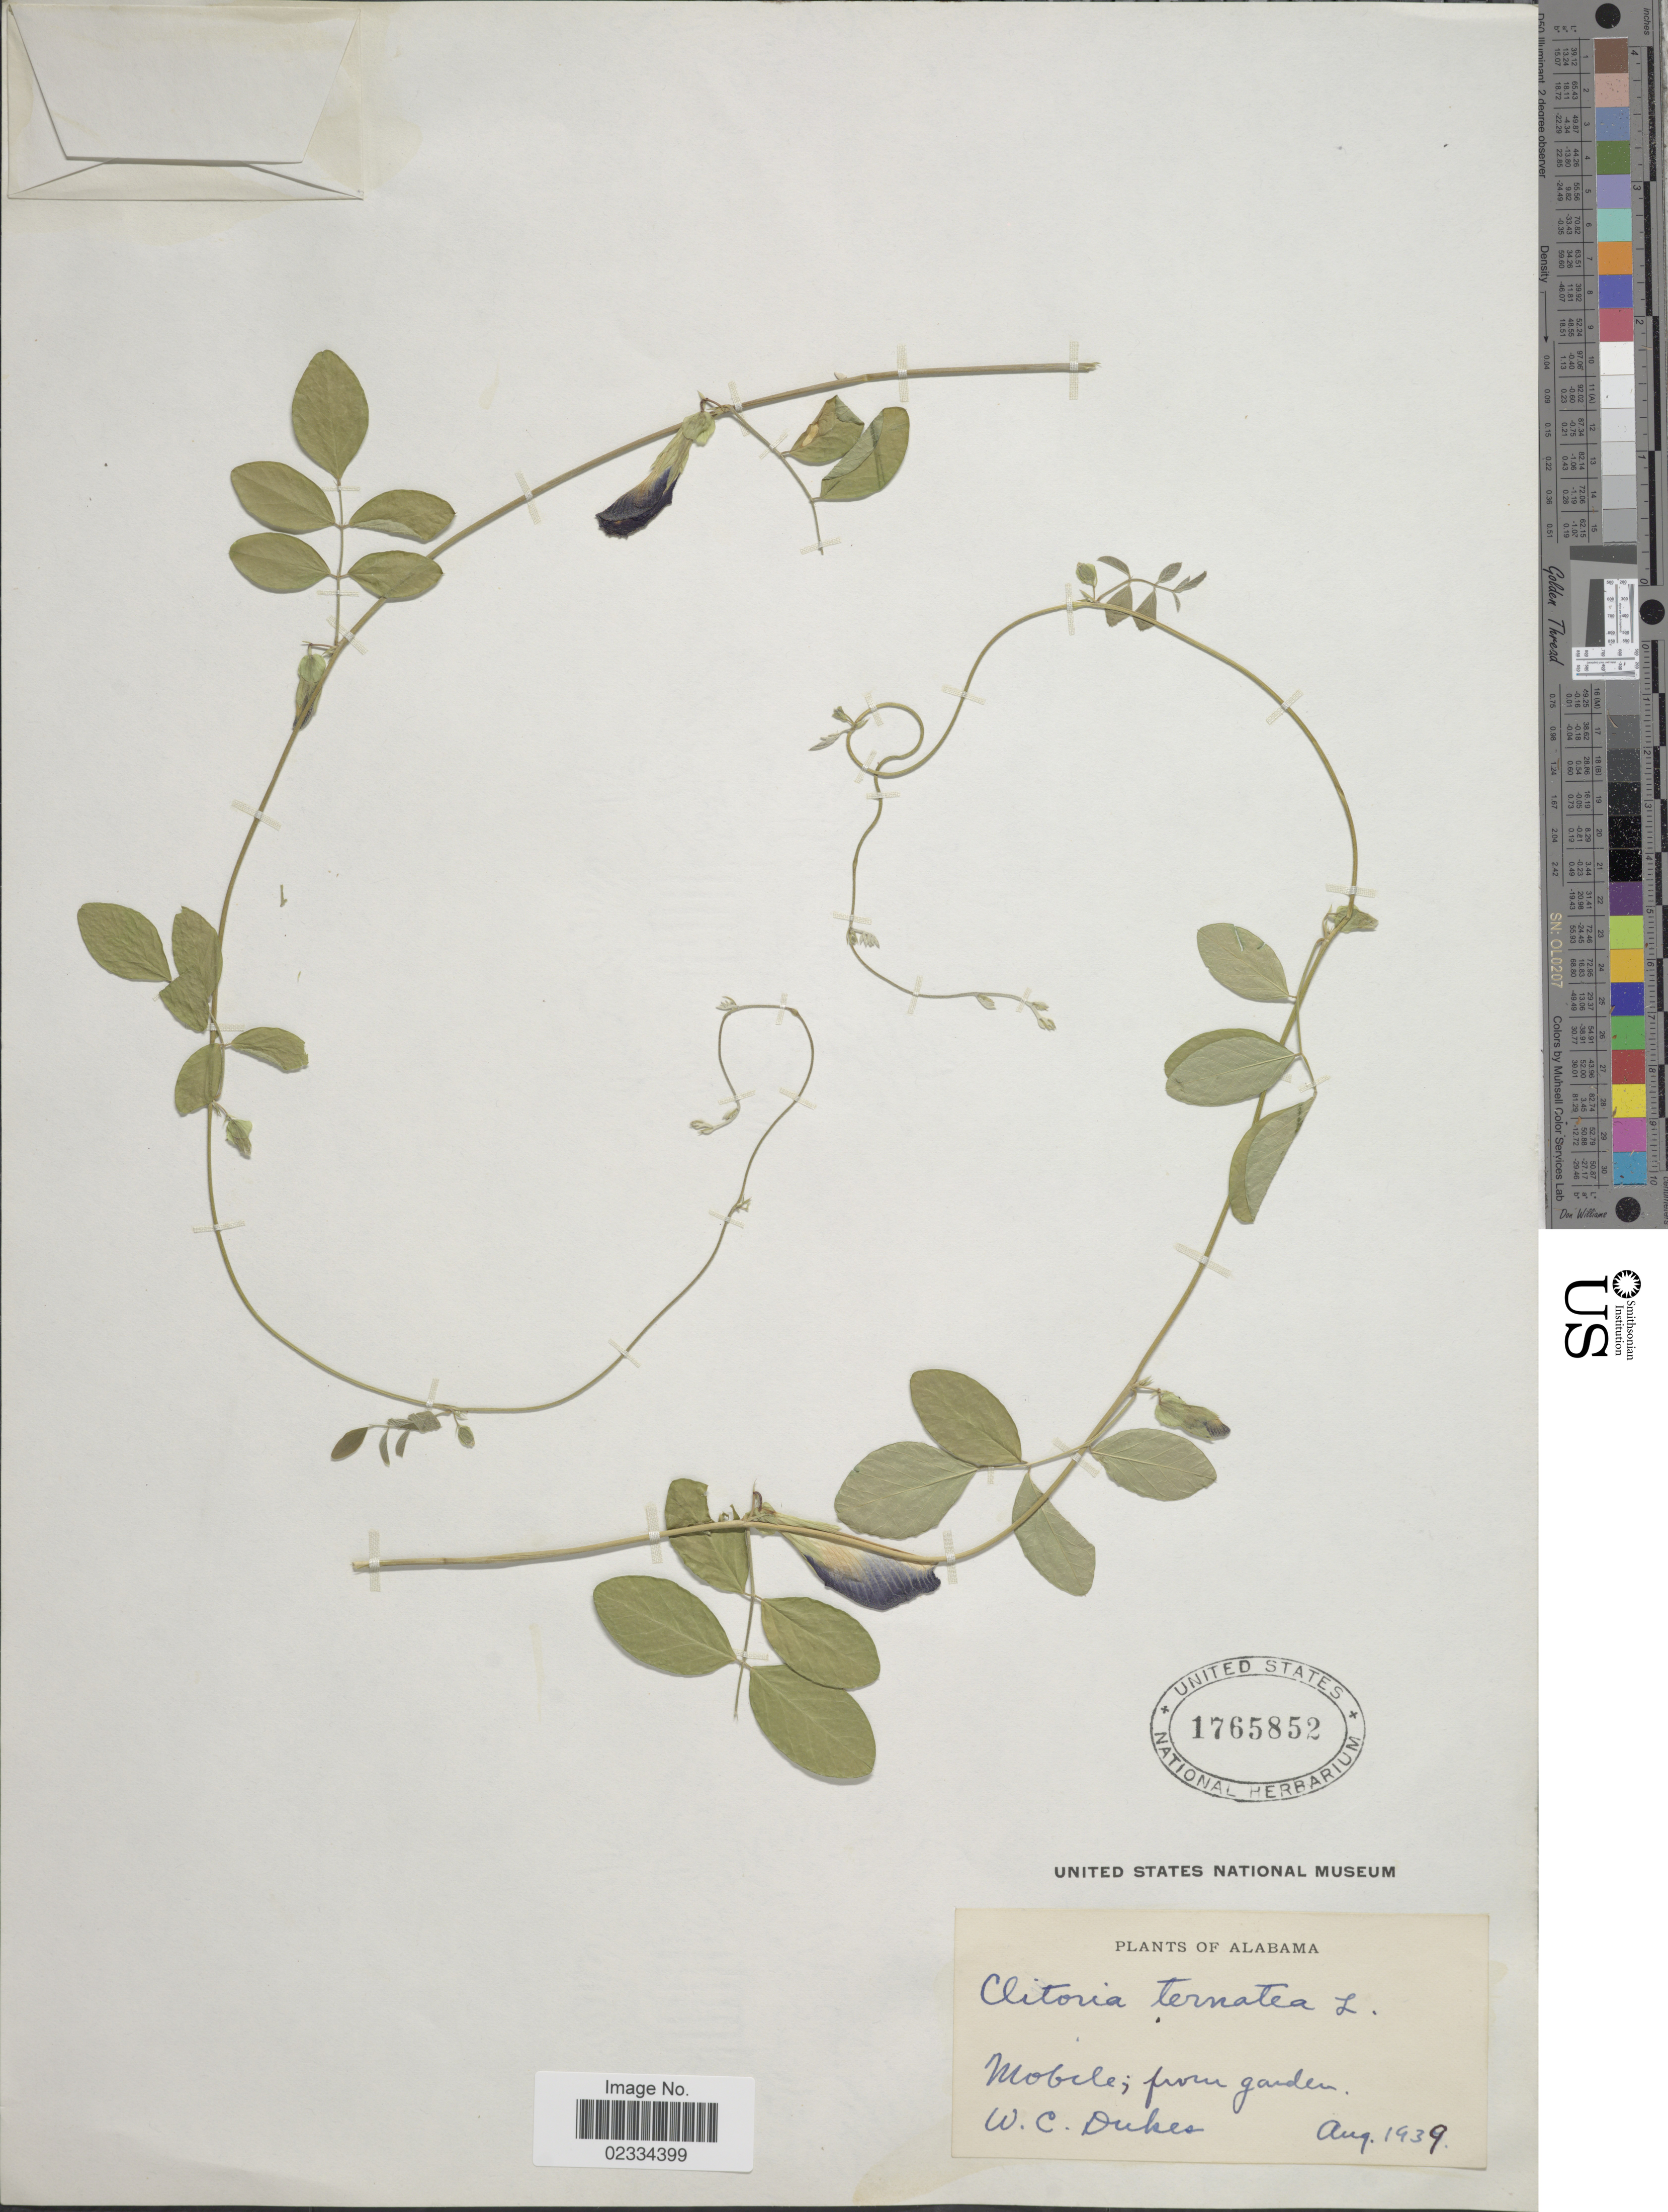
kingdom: Plantae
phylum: Tracheophyta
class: Magnoliopsida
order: Fabales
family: Fabaceae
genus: Clitoria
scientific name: Clitoria ternatea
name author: L.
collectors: W. C. Dukes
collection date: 1939-08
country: United States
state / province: Alabama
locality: Mobile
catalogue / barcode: US 1765852